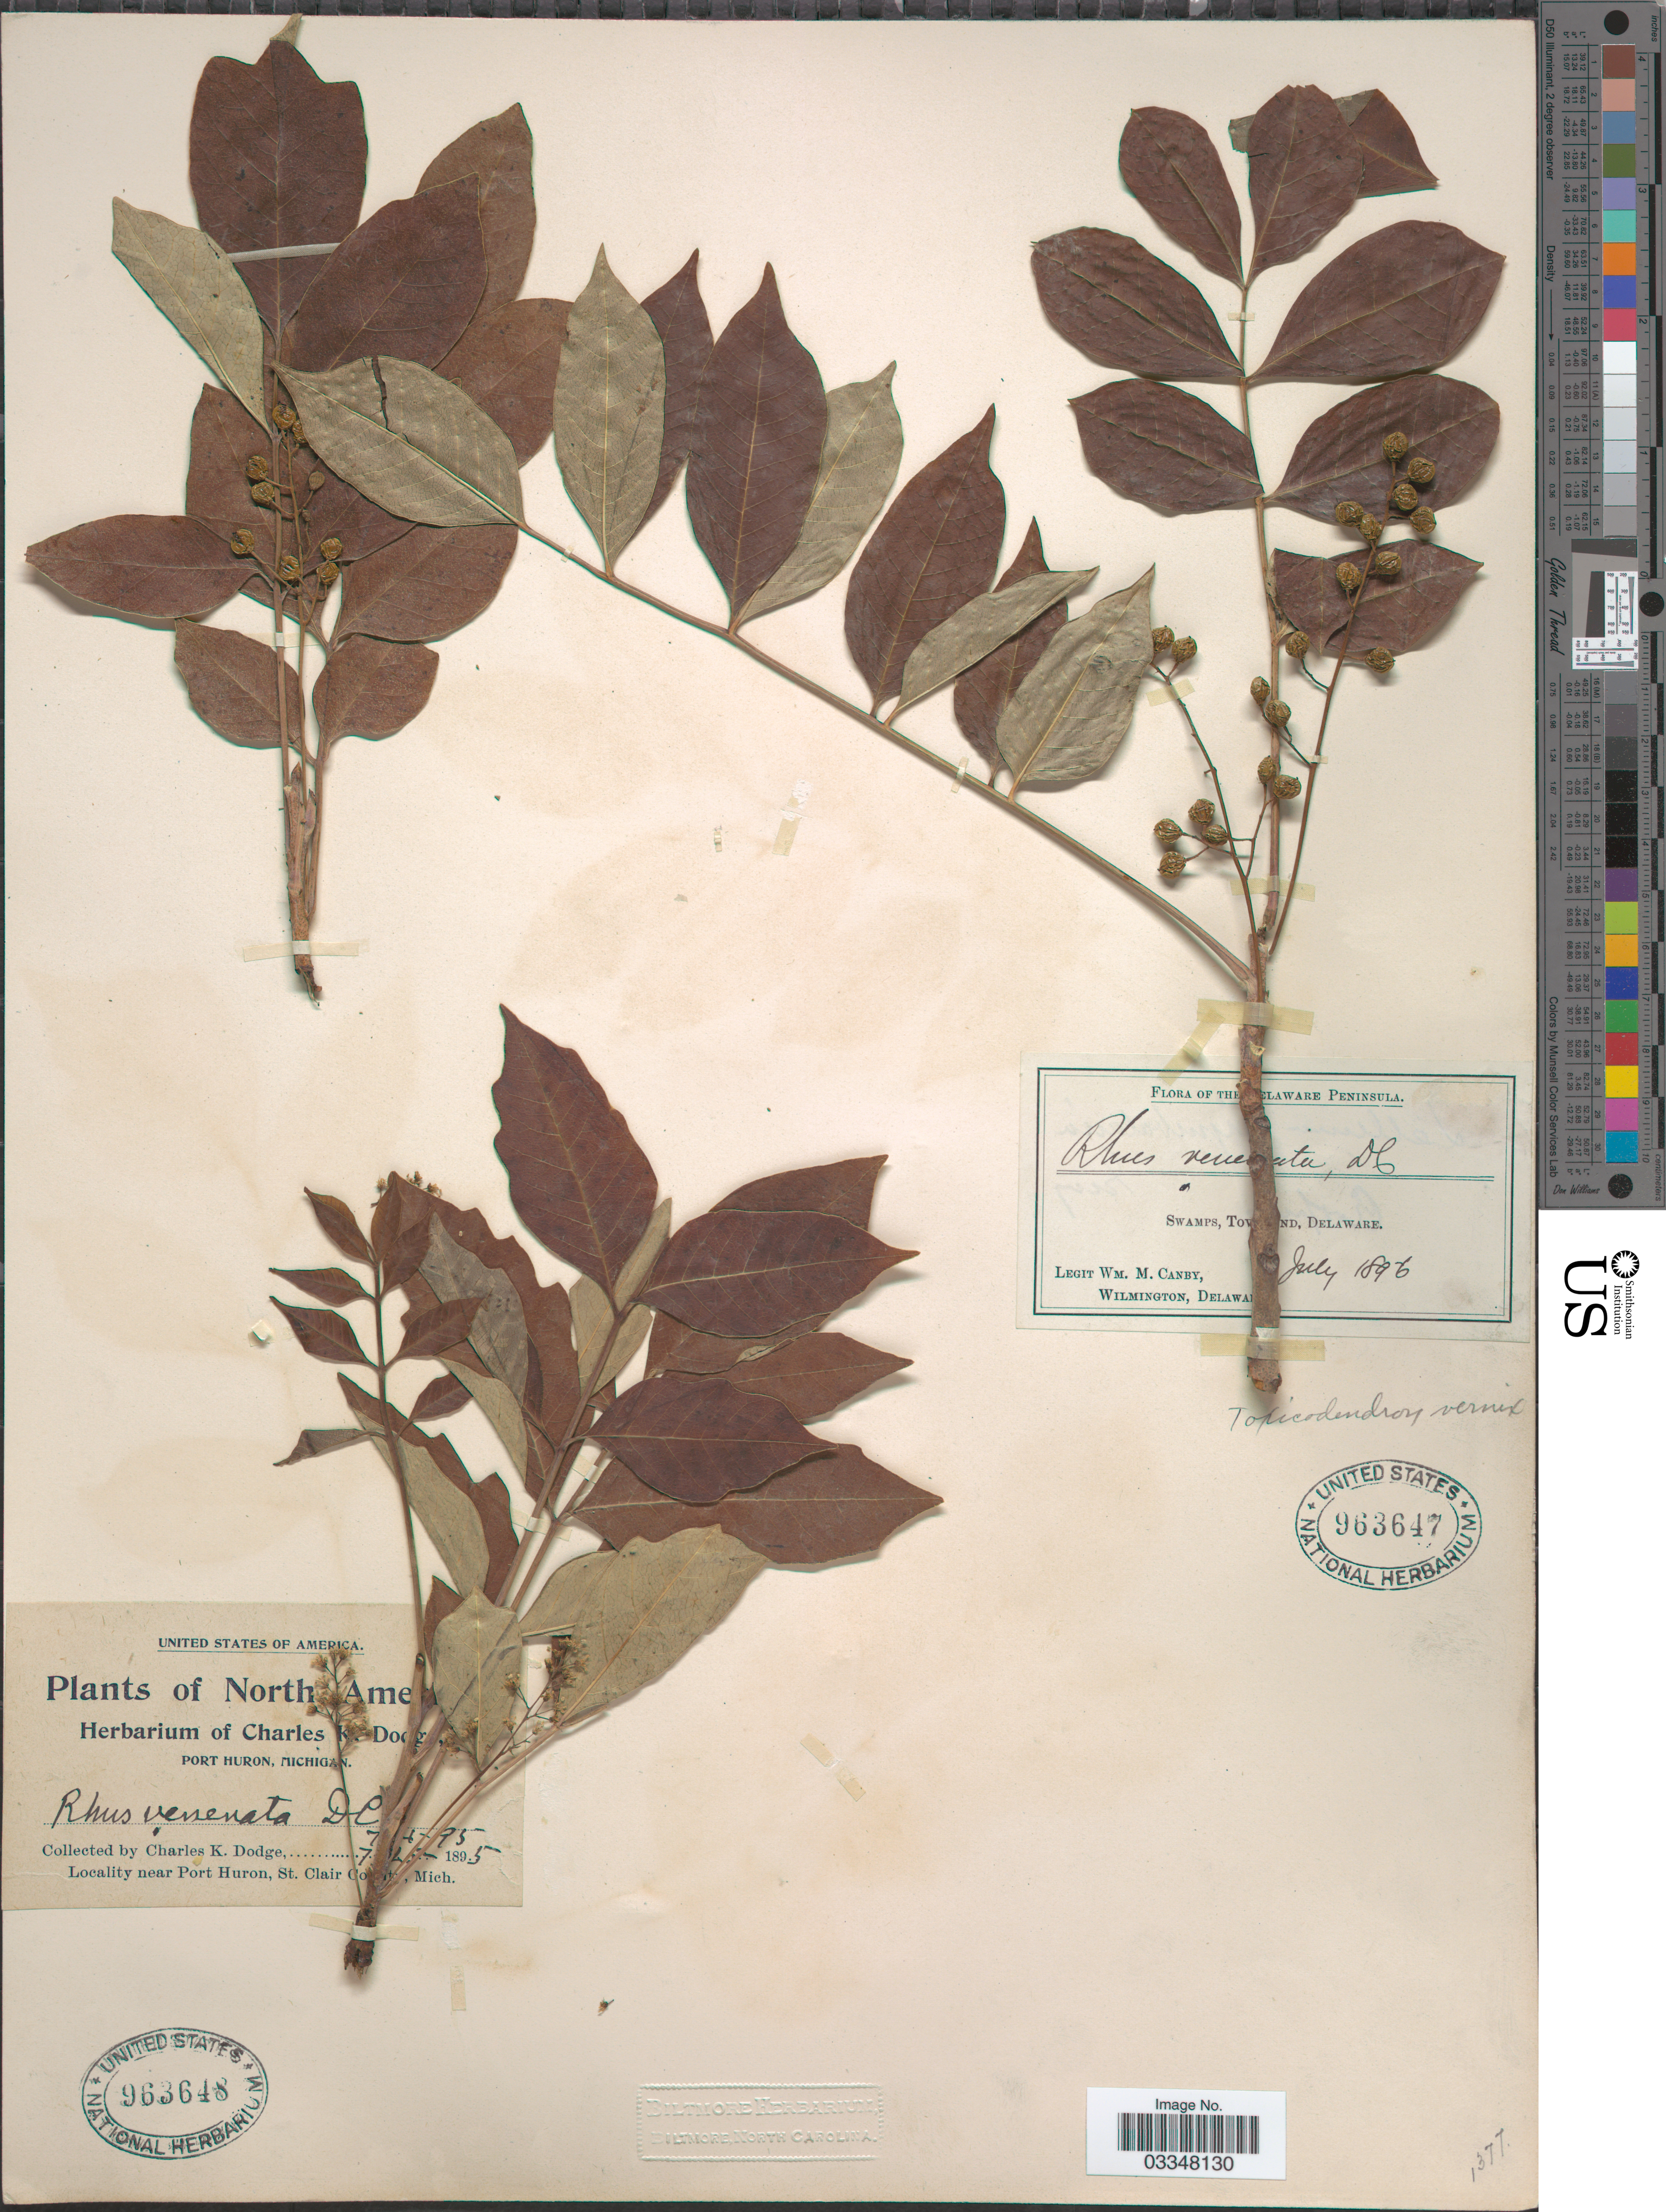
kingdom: Plantae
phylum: Tracheophyta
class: Magnoliopsida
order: Sapindales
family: Anacardiaceae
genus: Toxicodendron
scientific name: Toxicodendron vernix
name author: (L.) Kuntze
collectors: W. M. Canby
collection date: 1896-07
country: United States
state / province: Delaware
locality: Swamps, Townsend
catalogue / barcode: US 963647